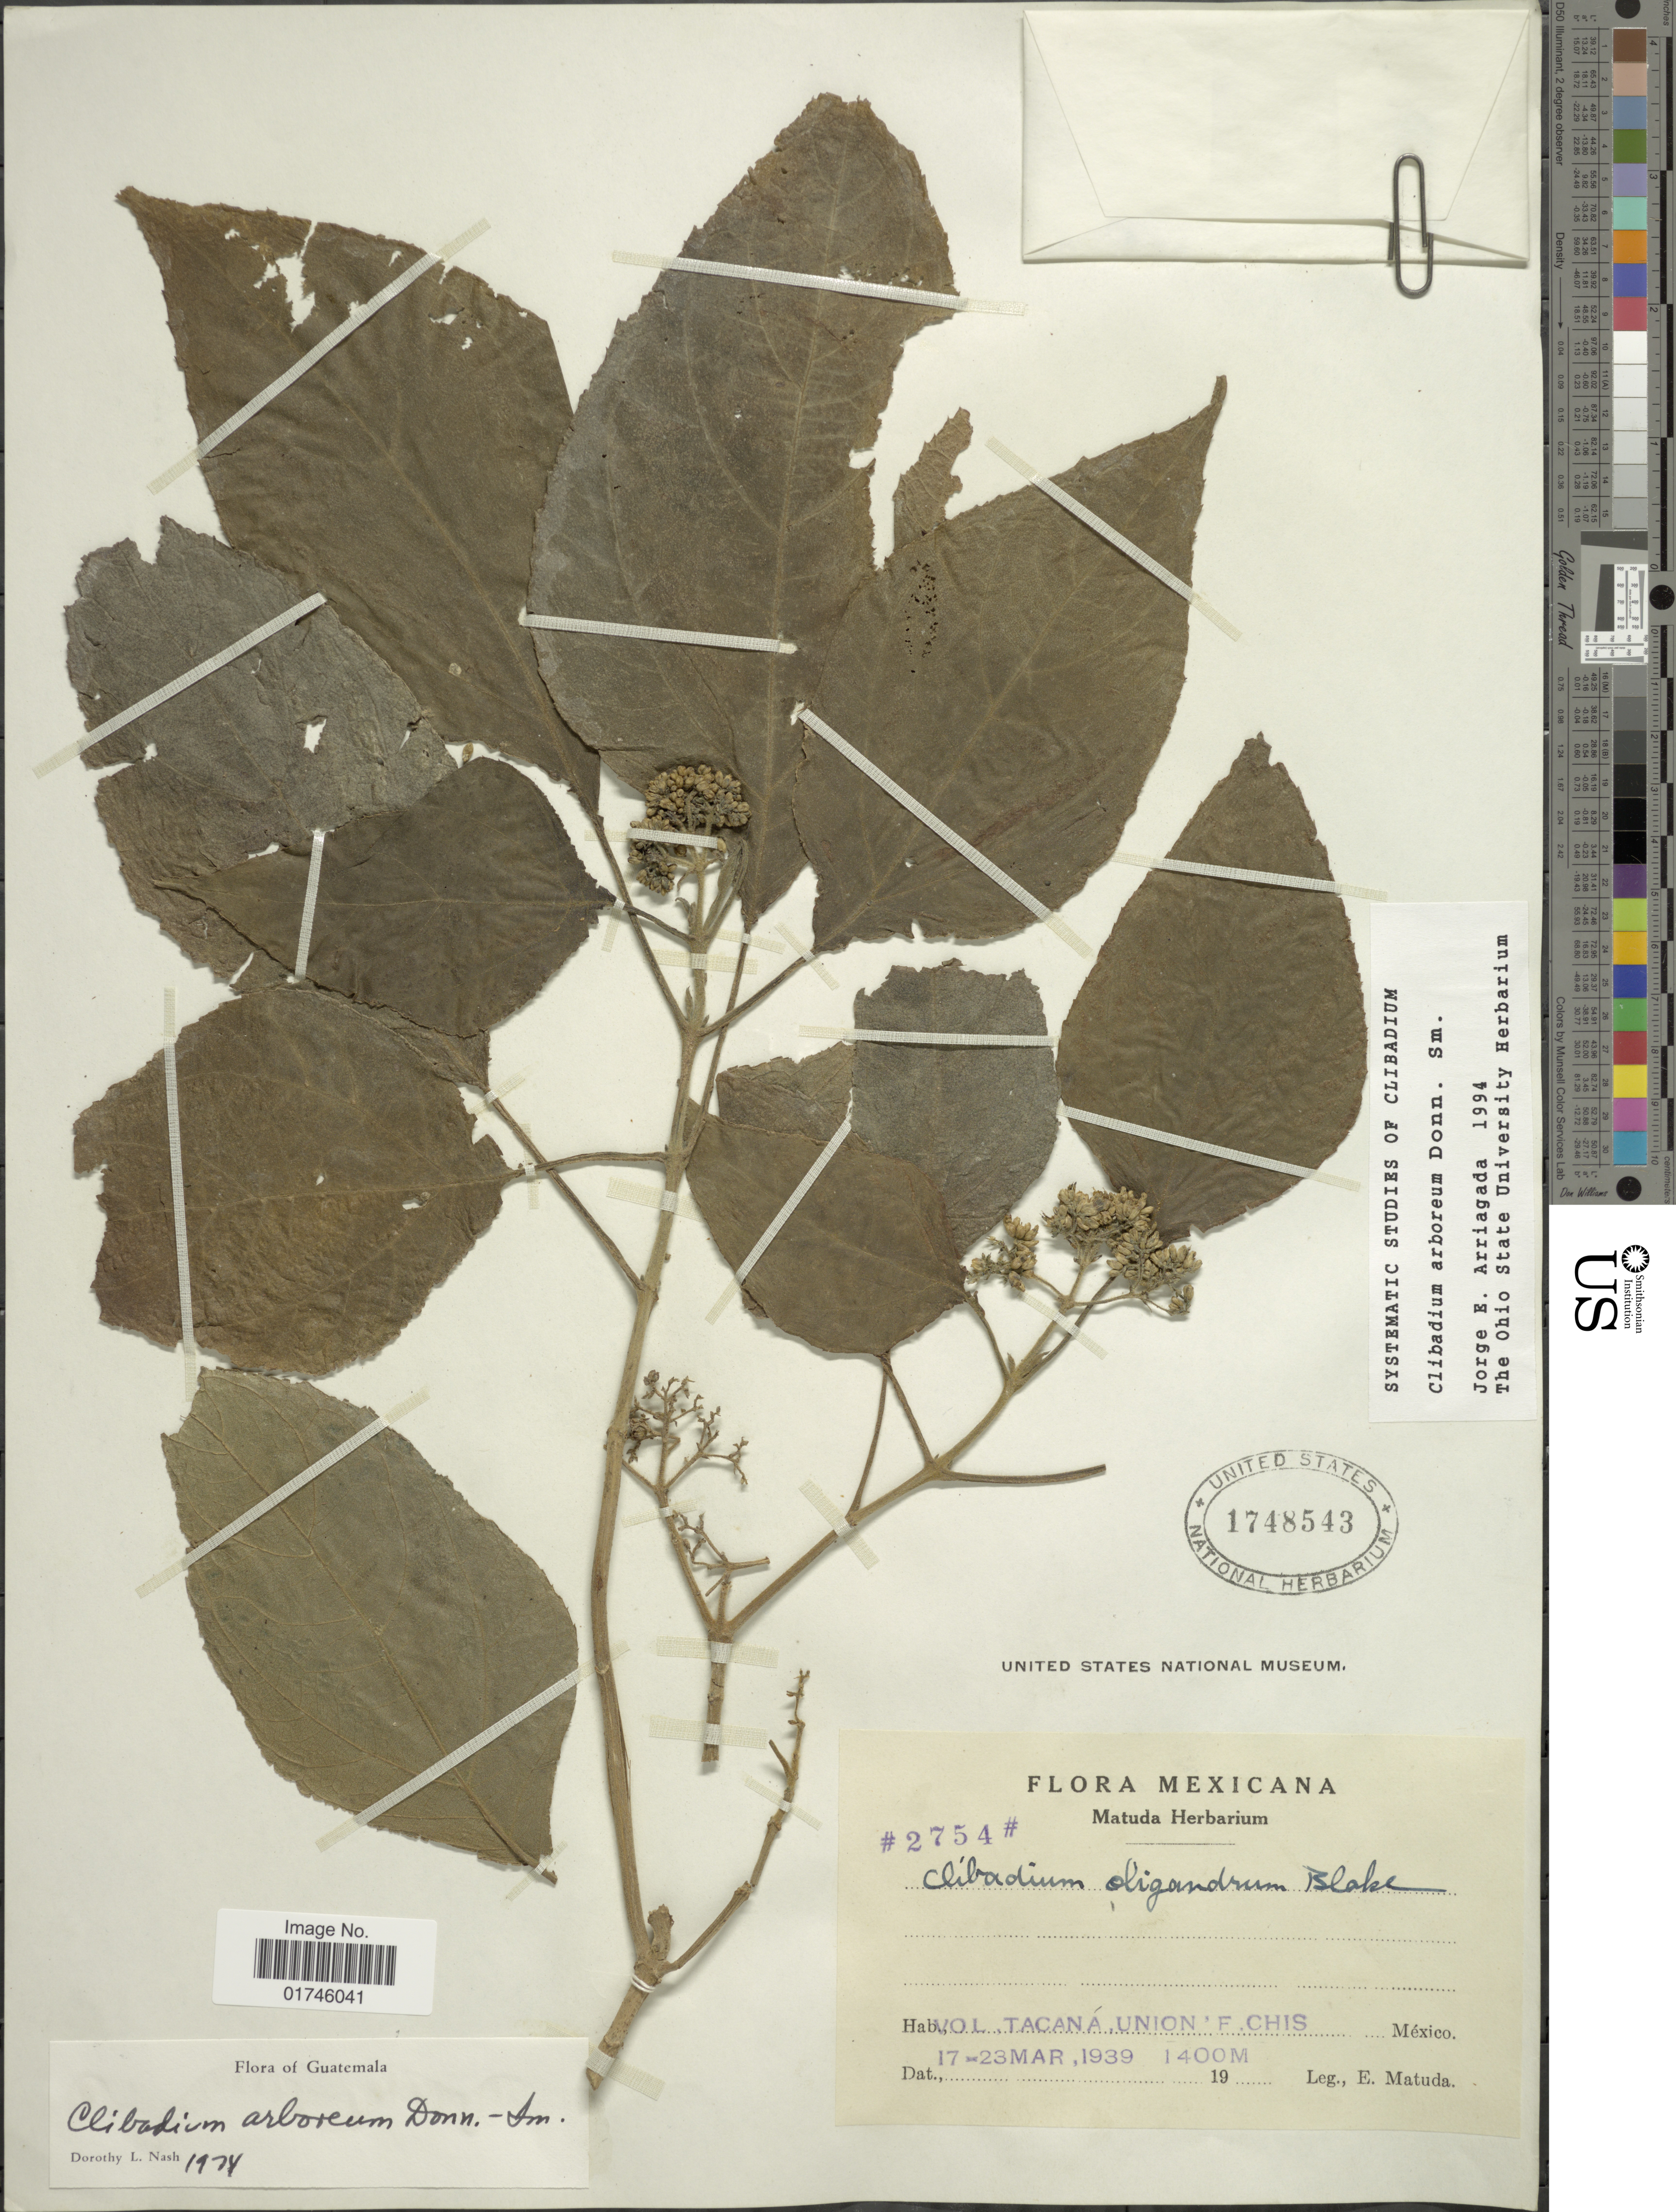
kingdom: Plantae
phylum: Tracheophyta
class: Magnoliopsida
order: Asterales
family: Asteraceae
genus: Clibadium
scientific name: Clibadium arboreum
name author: Donn. Sm.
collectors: E. Matuda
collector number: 2754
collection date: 1939-03-17/1939-03-23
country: Mexico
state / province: Chiapas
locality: Vol. Tacana, Union F'Chis, Mexico.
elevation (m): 1400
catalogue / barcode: US 1748543